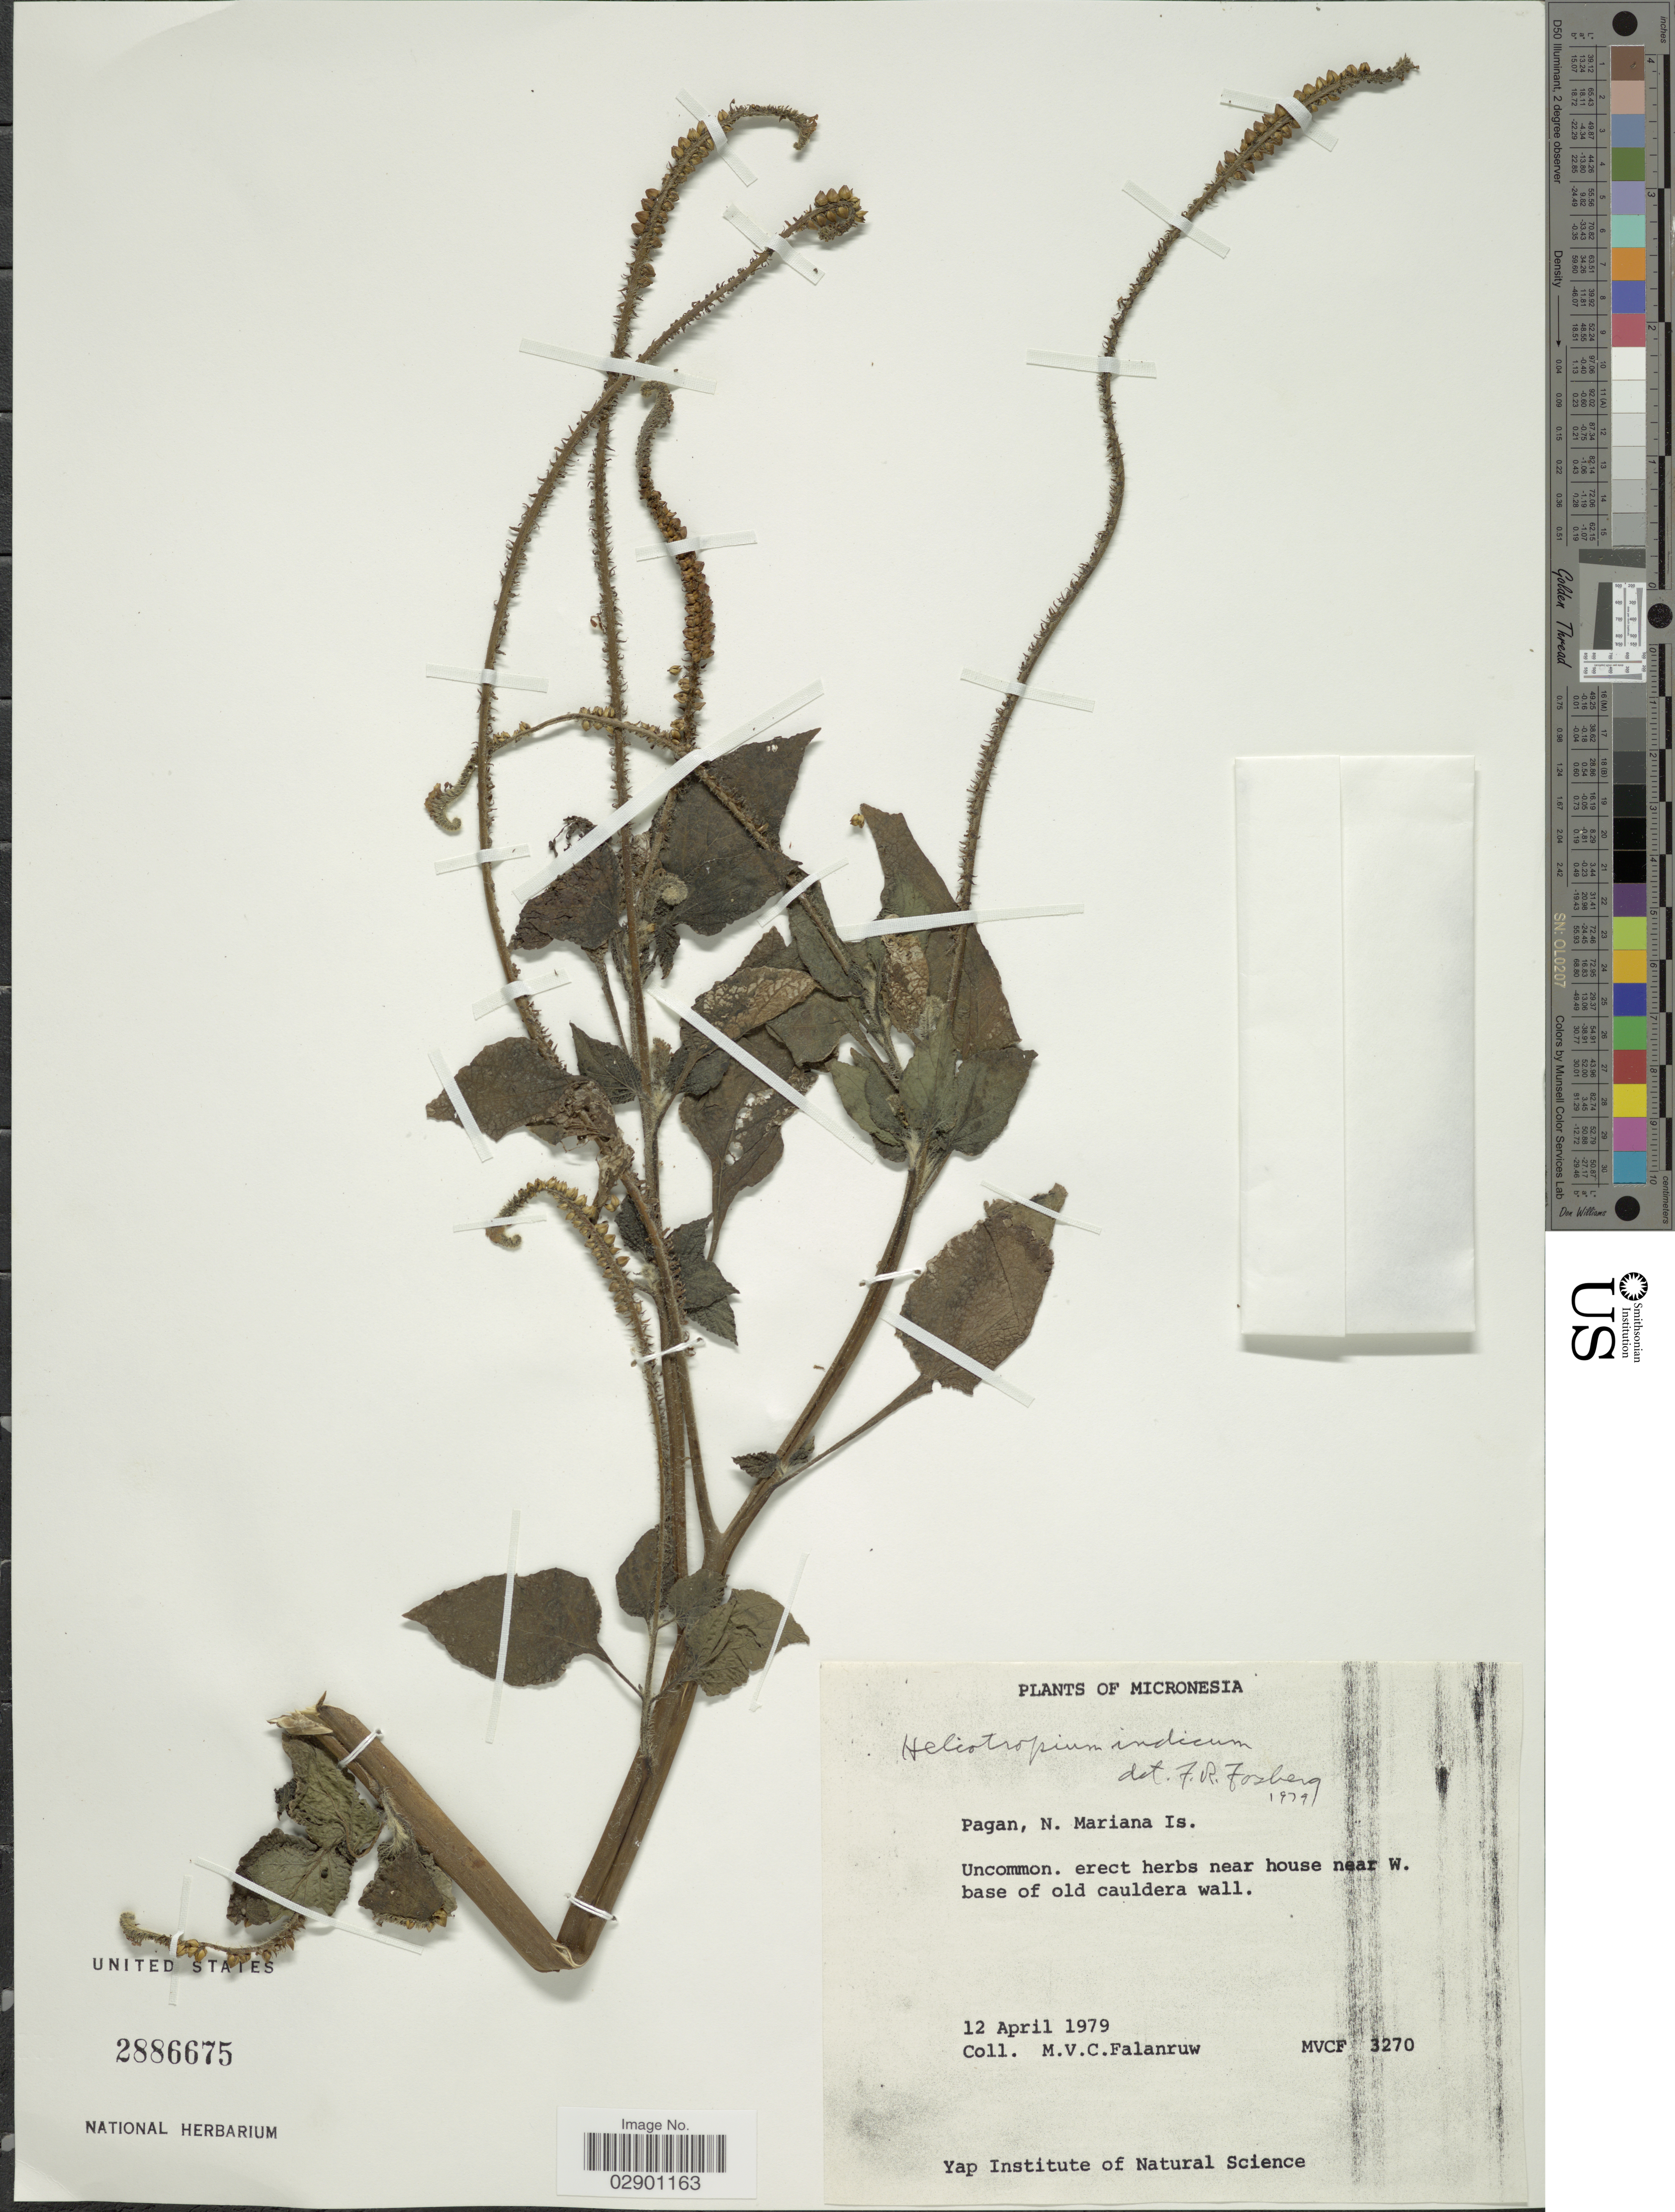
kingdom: Plantae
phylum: Tracheophyta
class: Magnoliopsida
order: Boraginales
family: Heliotropiaceae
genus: Heliotropium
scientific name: Heliotropium indicum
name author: L.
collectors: M. V. Falanruw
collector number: MVCF 3270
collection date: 1979-04-12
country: Northern Mariana Islands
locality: Micronesia. Pagan, N. Mariana Is. Erect herbs near house near W. base of old cauldera wall.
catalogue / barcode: US 2886675